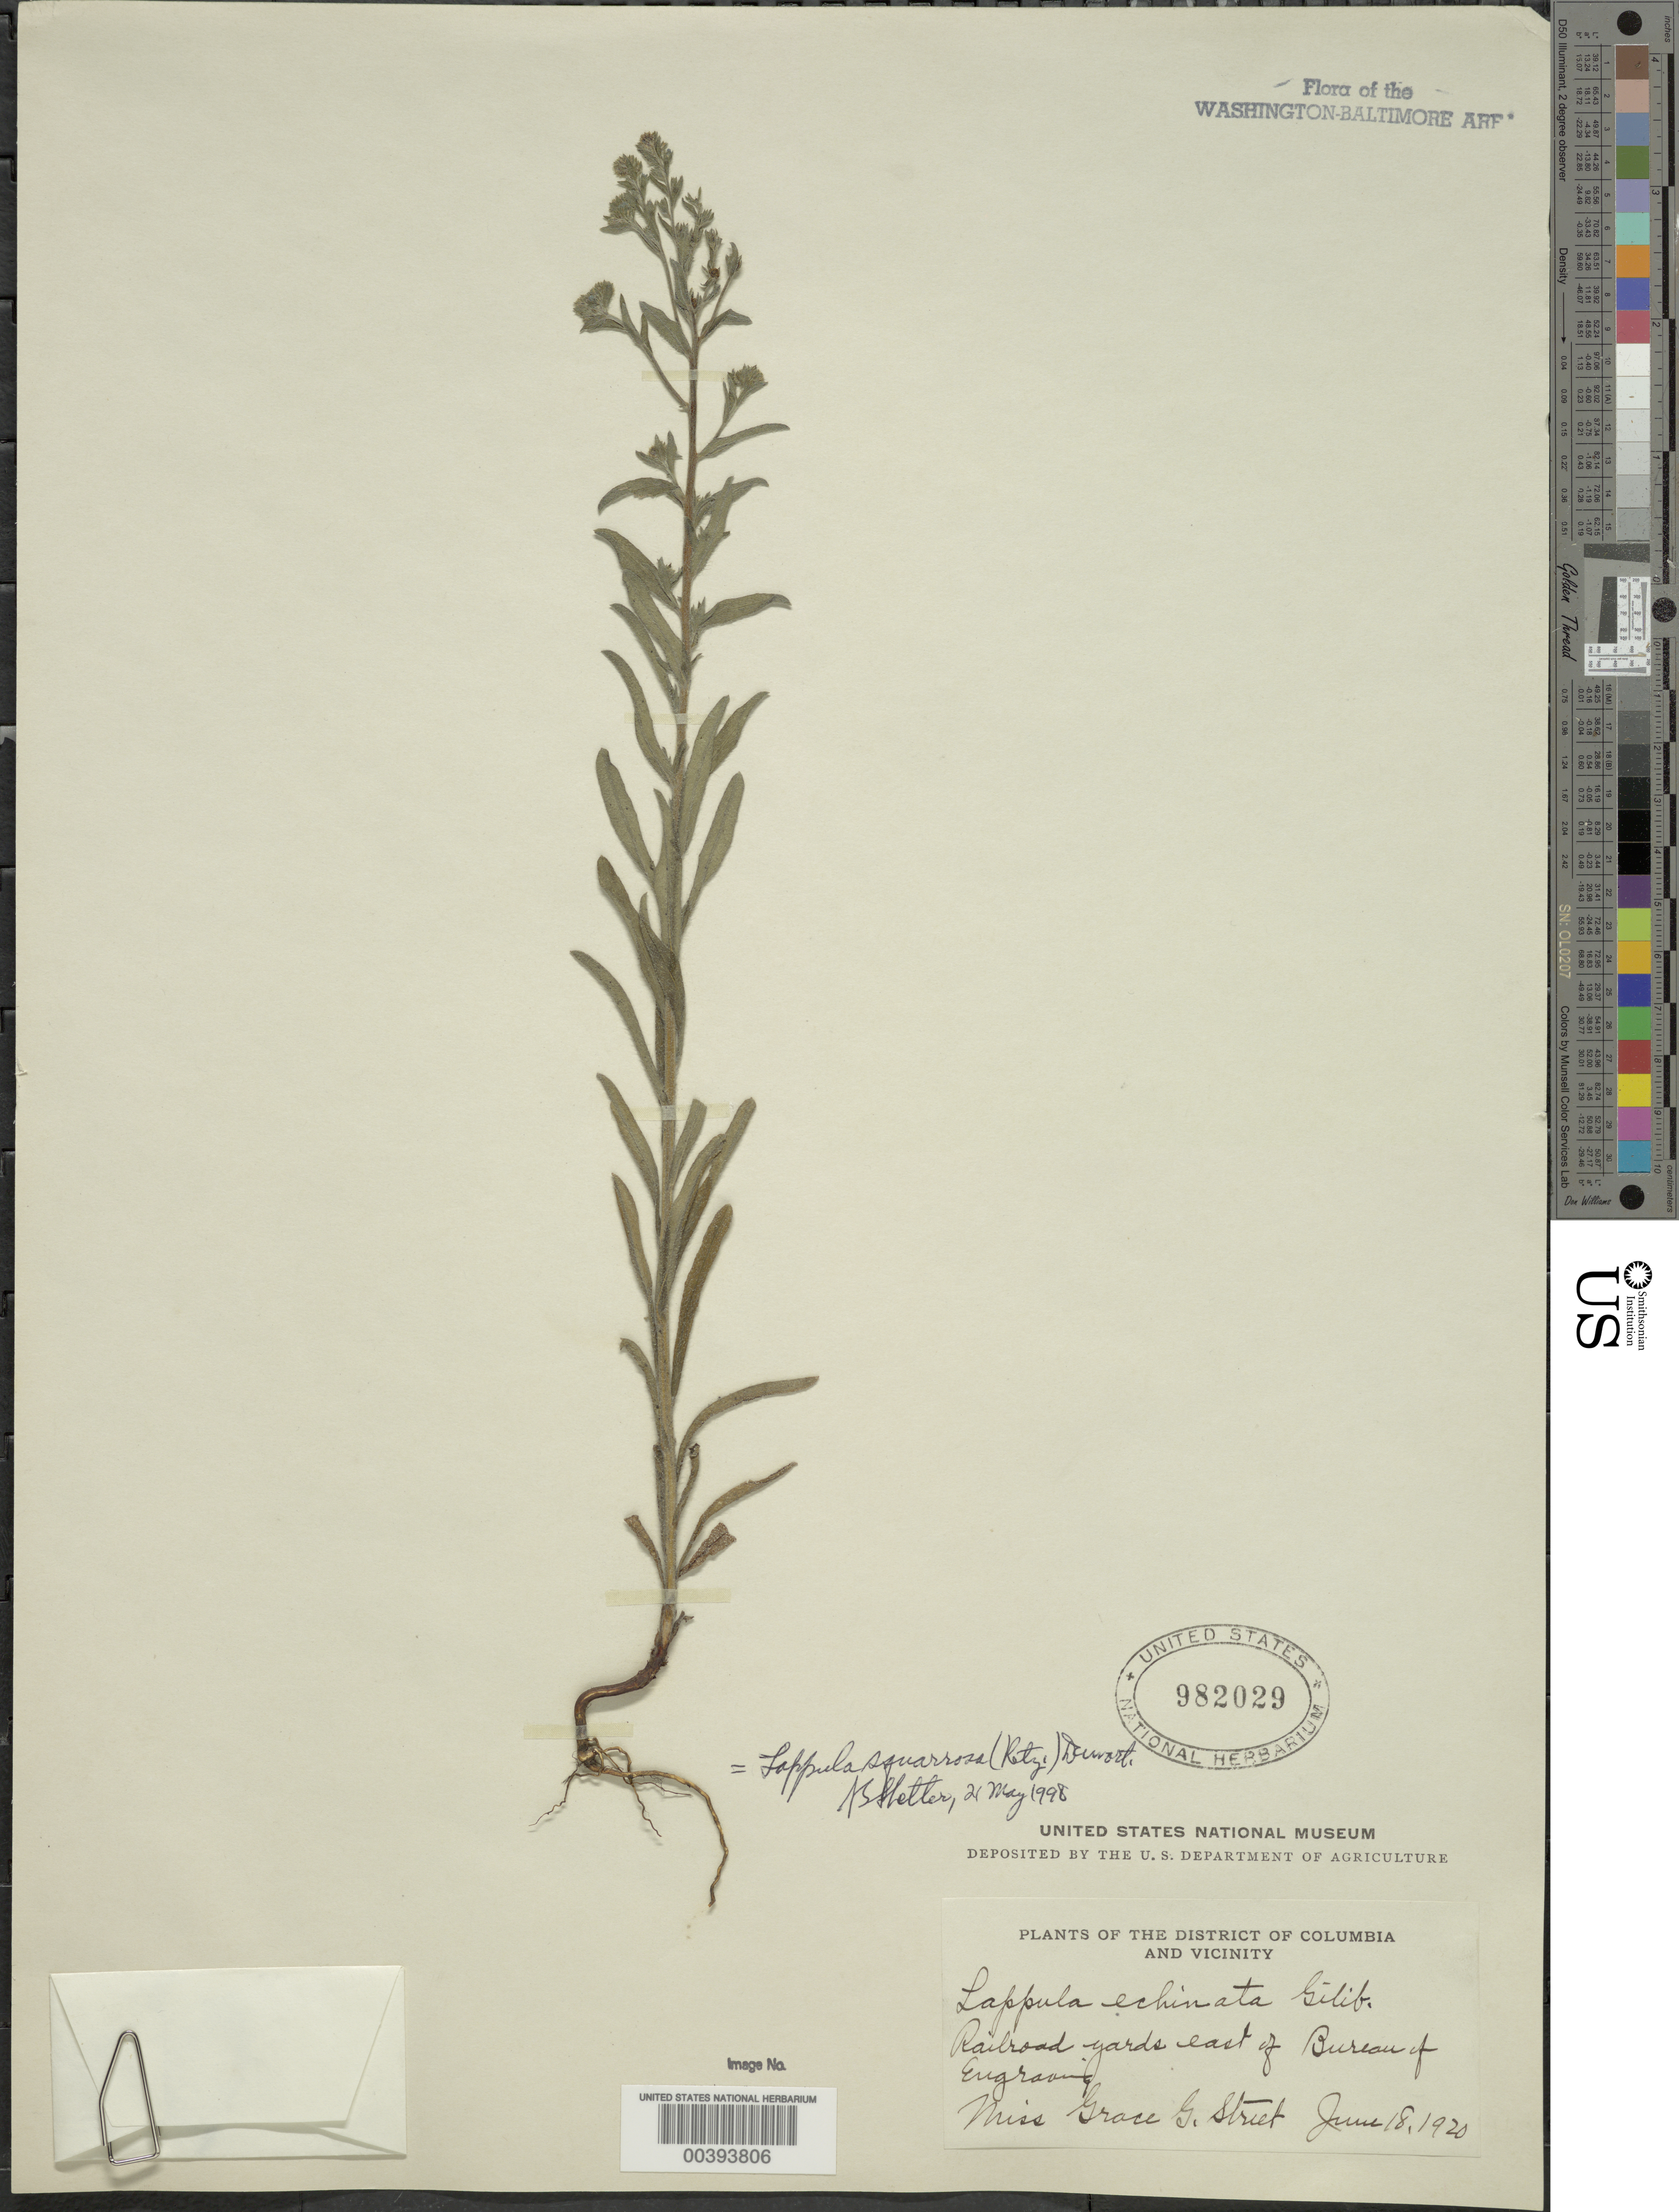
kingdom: Plantae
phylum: Tracheophyta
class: Magnoliopsida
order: Boraginales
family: Boraginaceae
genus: Lappula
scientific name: Lappula squarrosa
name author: (Retz.) Dumort.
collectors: G. Street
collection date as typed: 18 Jun 1920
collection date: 1920-06-18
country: United States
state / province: District of Columbia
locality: Washington DC Area, east of Bureau of Engraving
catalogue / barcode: US 982029